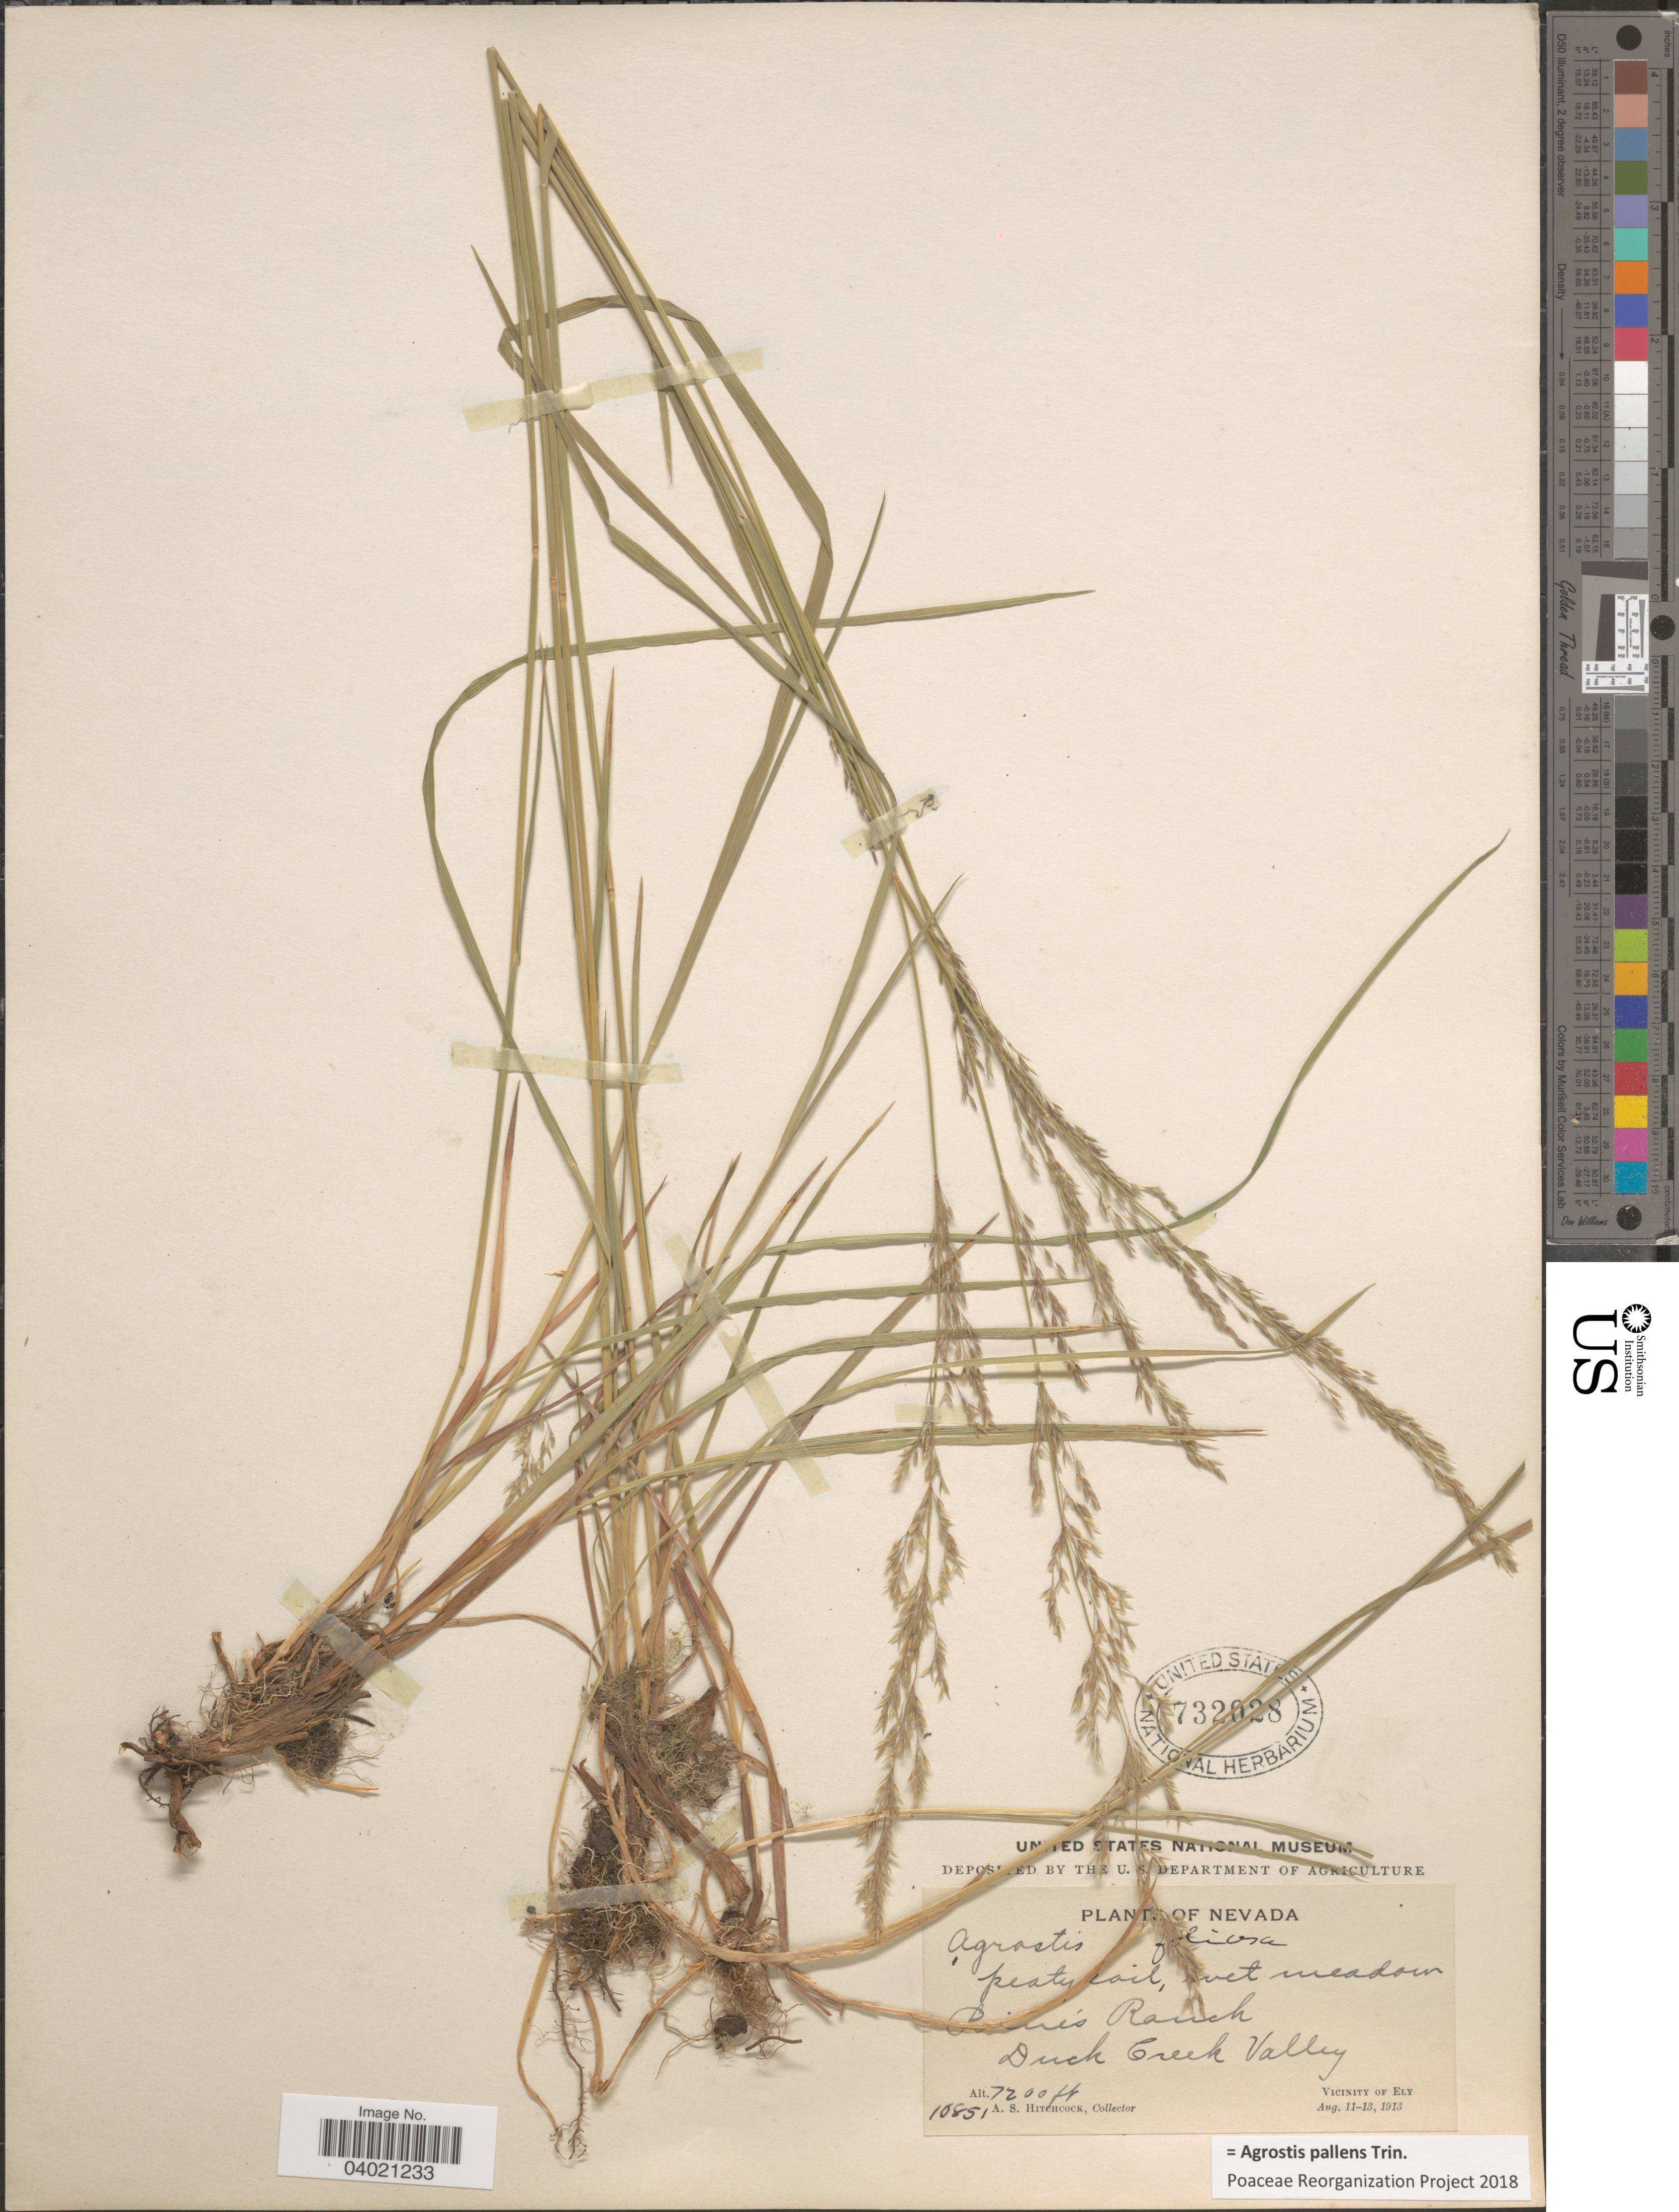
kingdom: Plantae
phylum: Tracheophyta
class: Liliopsida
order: Poales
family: Poaceae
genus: Agrostis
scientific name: Agrostis pallens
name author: Trin.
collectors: A. S. Hitchcock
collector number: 10851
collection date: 1913-08-11/1913-08-13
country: United States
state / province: Nevada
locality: [illegible text] Ranch. Duck Creek Valley. Vicinity of Ely.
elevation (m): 2195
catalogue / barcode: US 732028